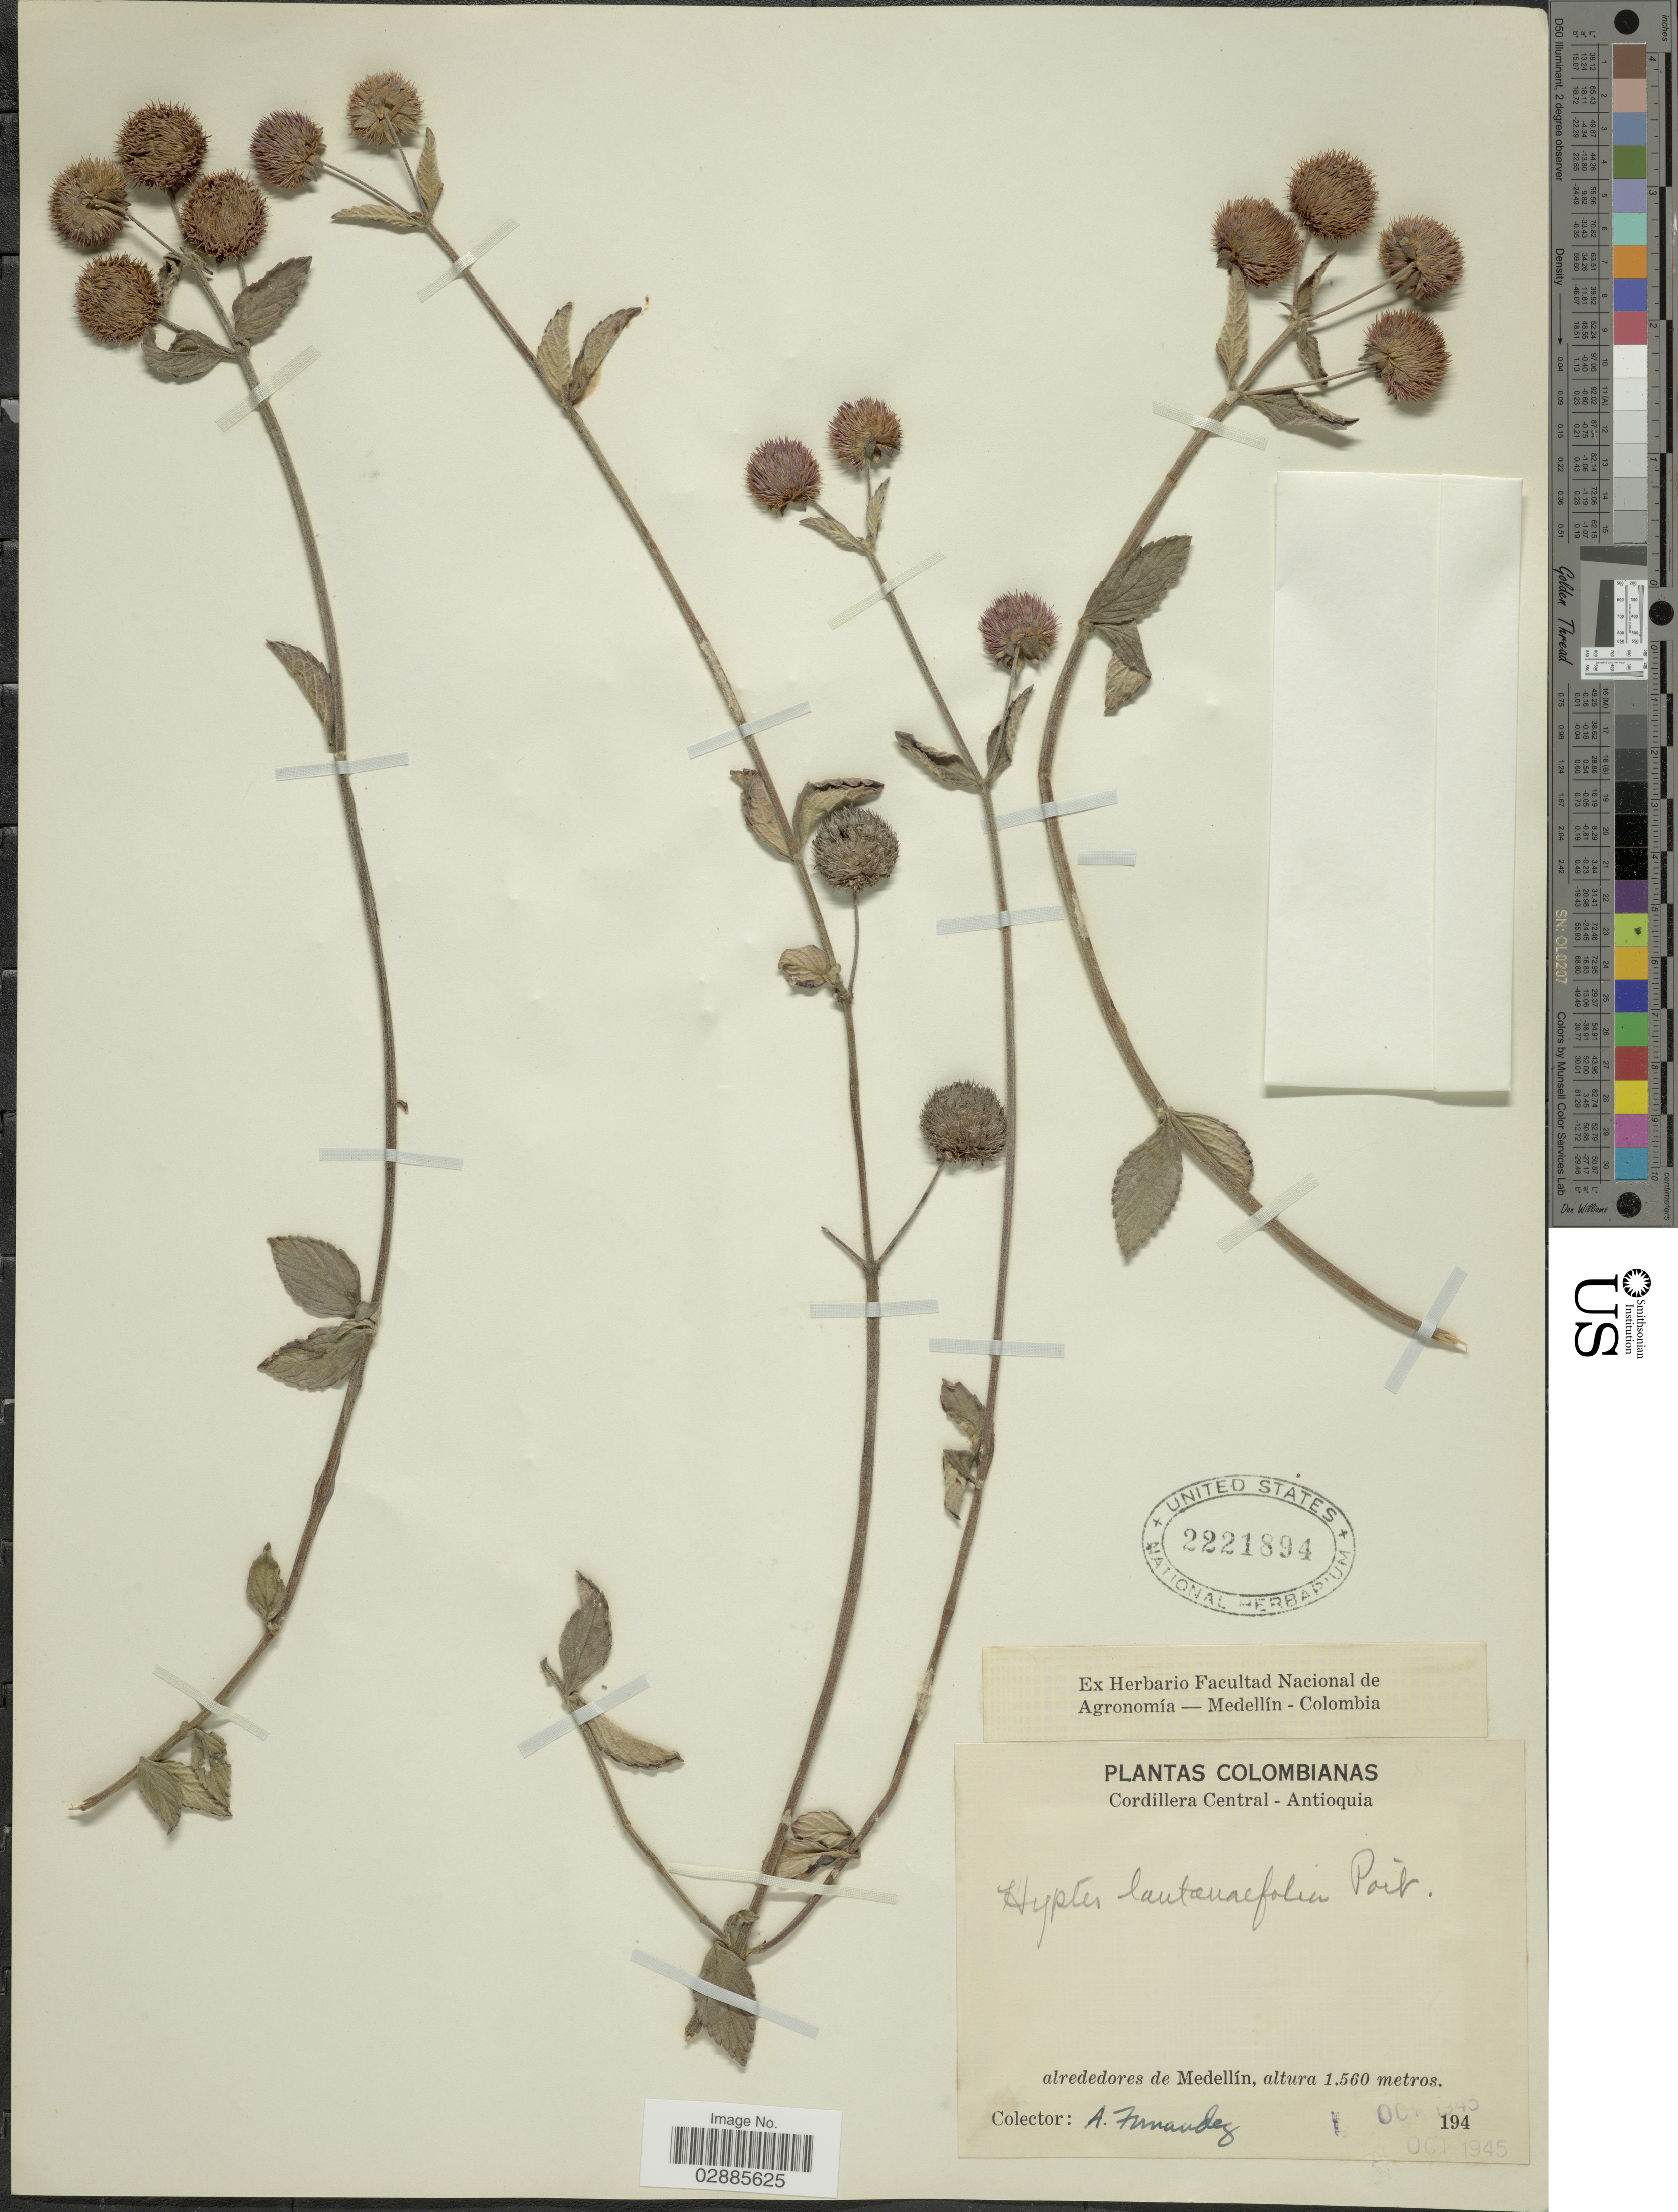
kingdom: Plantae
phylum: Tracheophyta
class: Magnoliopsida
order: Lamiales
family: Lamiaceae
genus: Hyptis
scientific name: Hyptis lantanifolia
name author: Poit.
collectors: A. Fernandez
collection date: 1945-10-01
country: Colombia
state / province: Antioquia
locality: Cordillera Central. Alrededores de Medellín.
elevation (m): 1560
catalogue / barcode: US 2221894